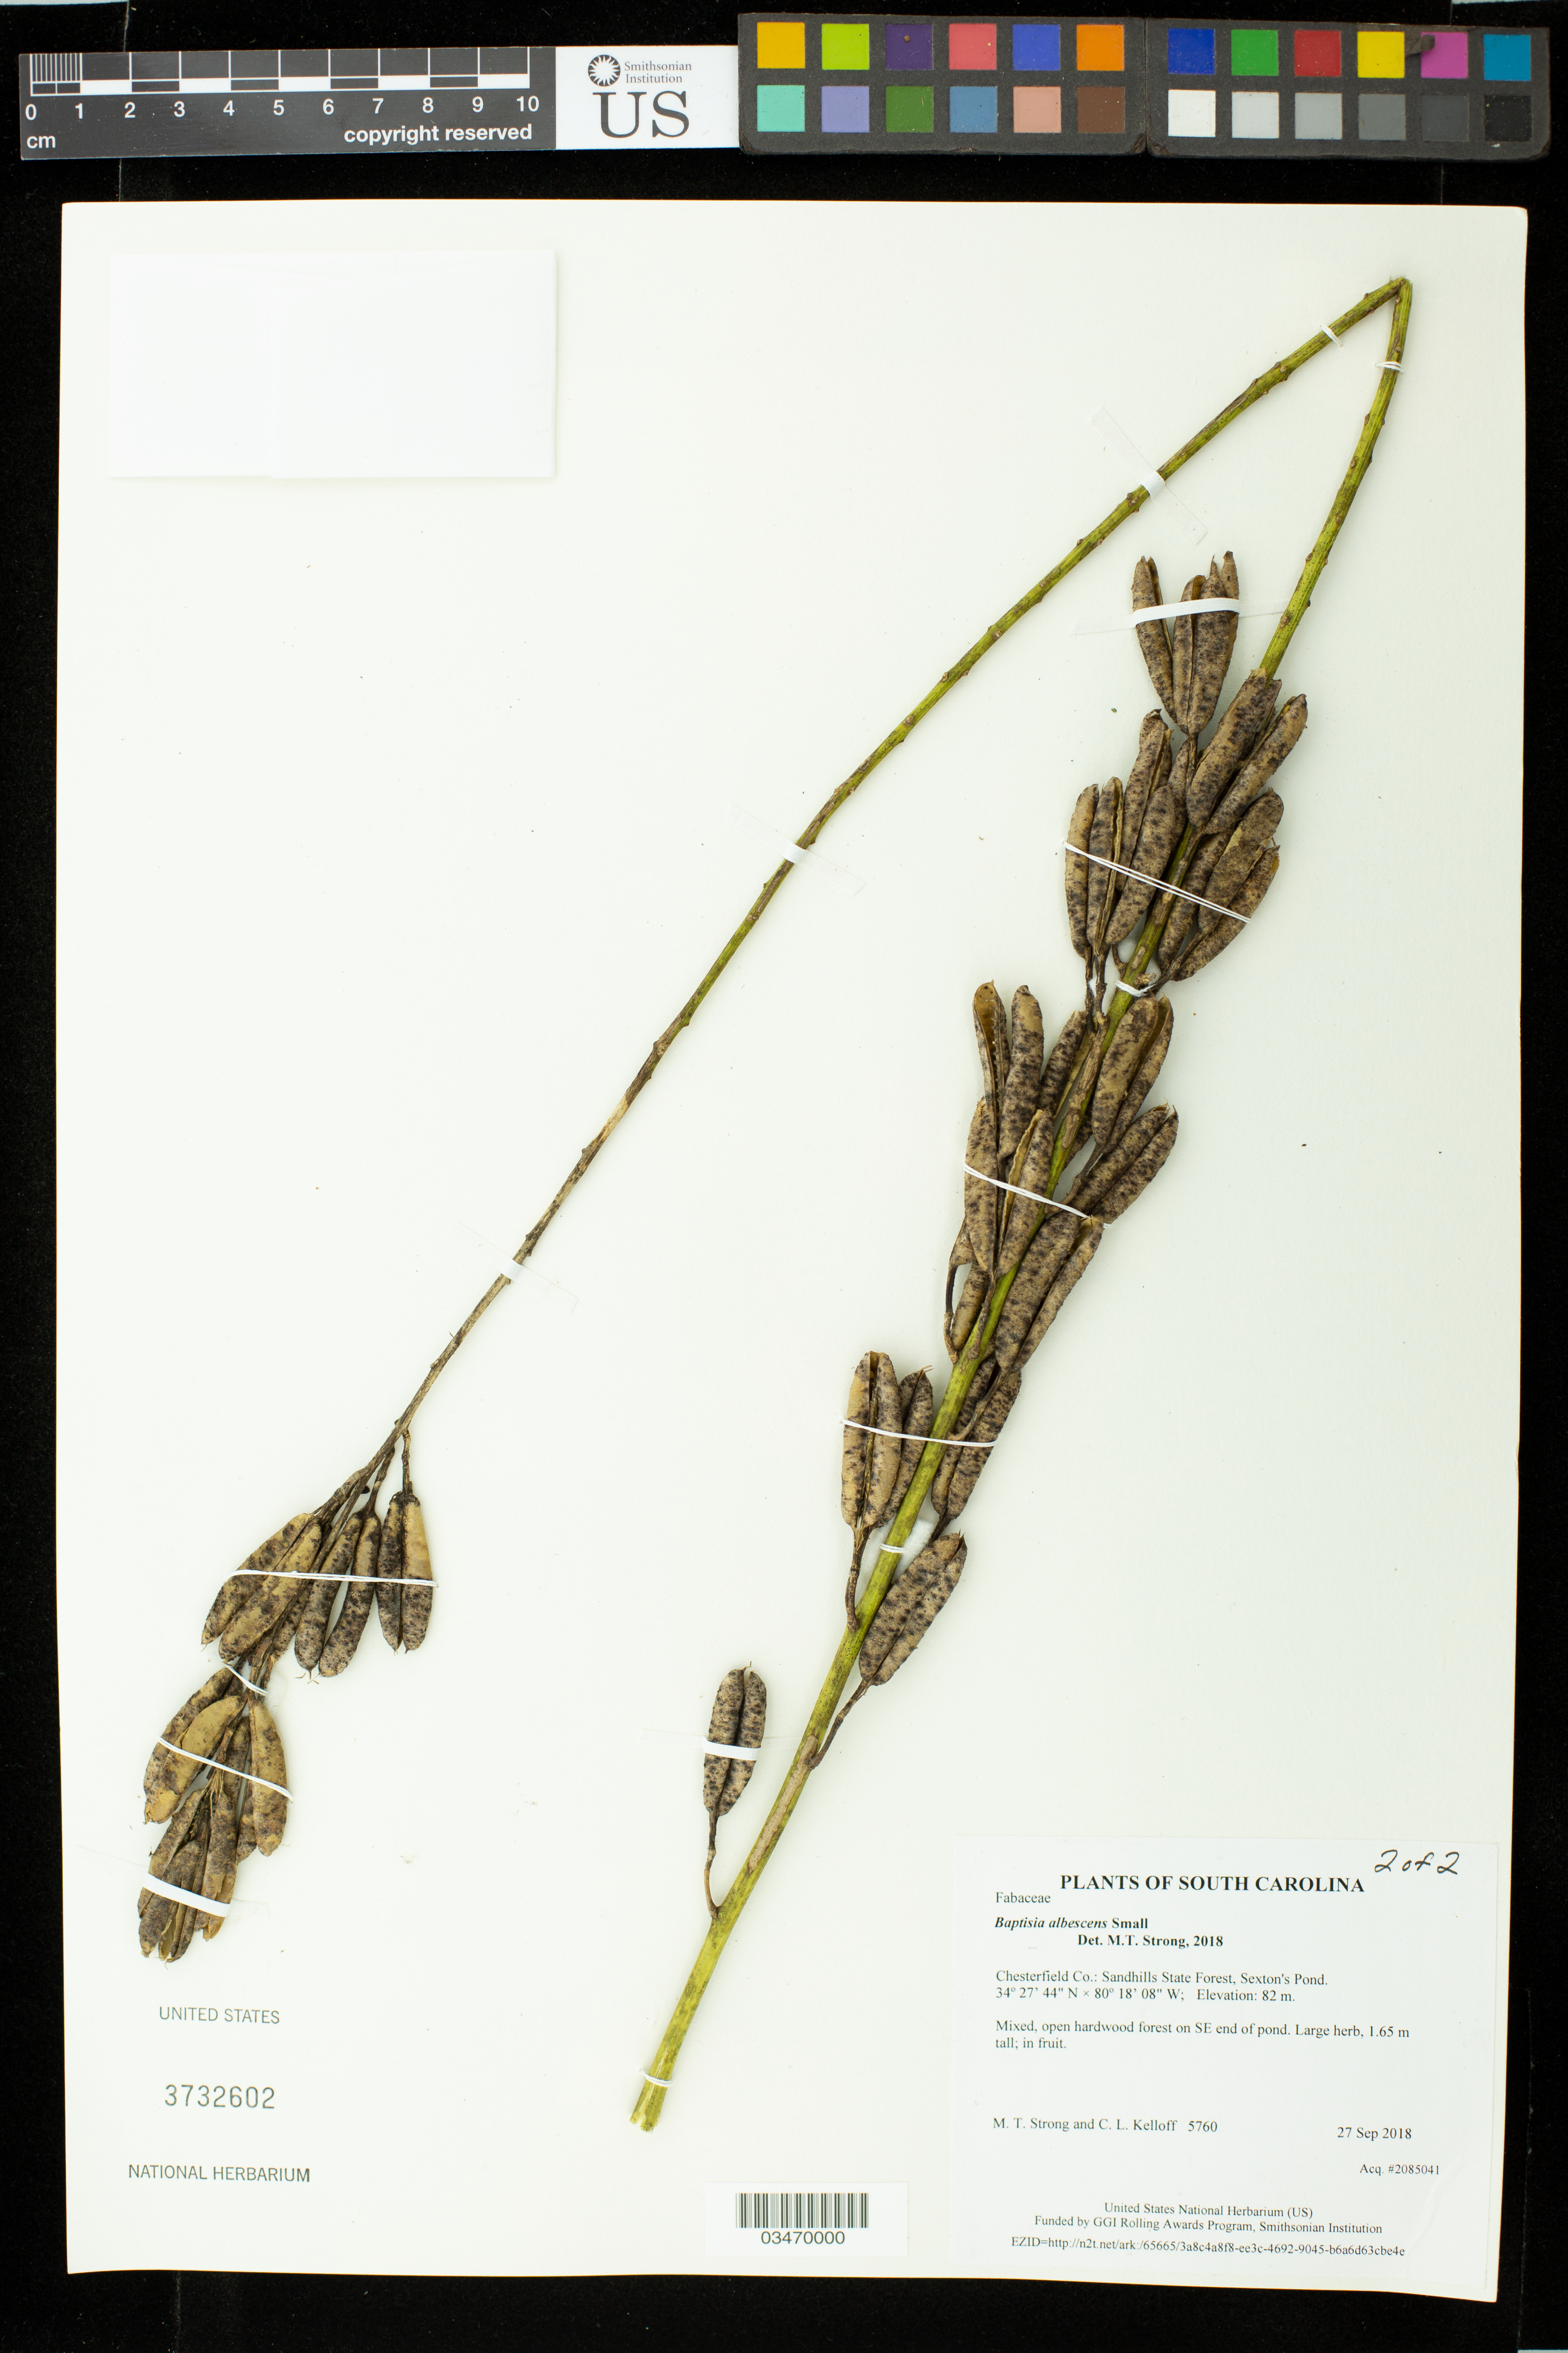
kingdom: Plantae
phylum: Tracheophyta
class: Magnoliopsida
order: Fabales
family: Fabaceae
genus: Baptisia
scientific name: Baptisia albescens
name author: Small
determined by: Strong, M. T., (US), Smithsonian Institution - National Museum of Natural History (UNITED STATES)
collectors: M. T. Strong & C. L. Kelloff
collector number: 5760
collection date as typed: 27 Sep 2018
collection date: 2018-09-27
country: United States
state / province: South Carolina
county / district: Chesterfield Co.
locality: Sandhills State Forest, Sexton's Pond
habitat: Mixed, open hardwood forest on SE end of pond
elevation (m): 82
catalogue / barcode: US 3732602